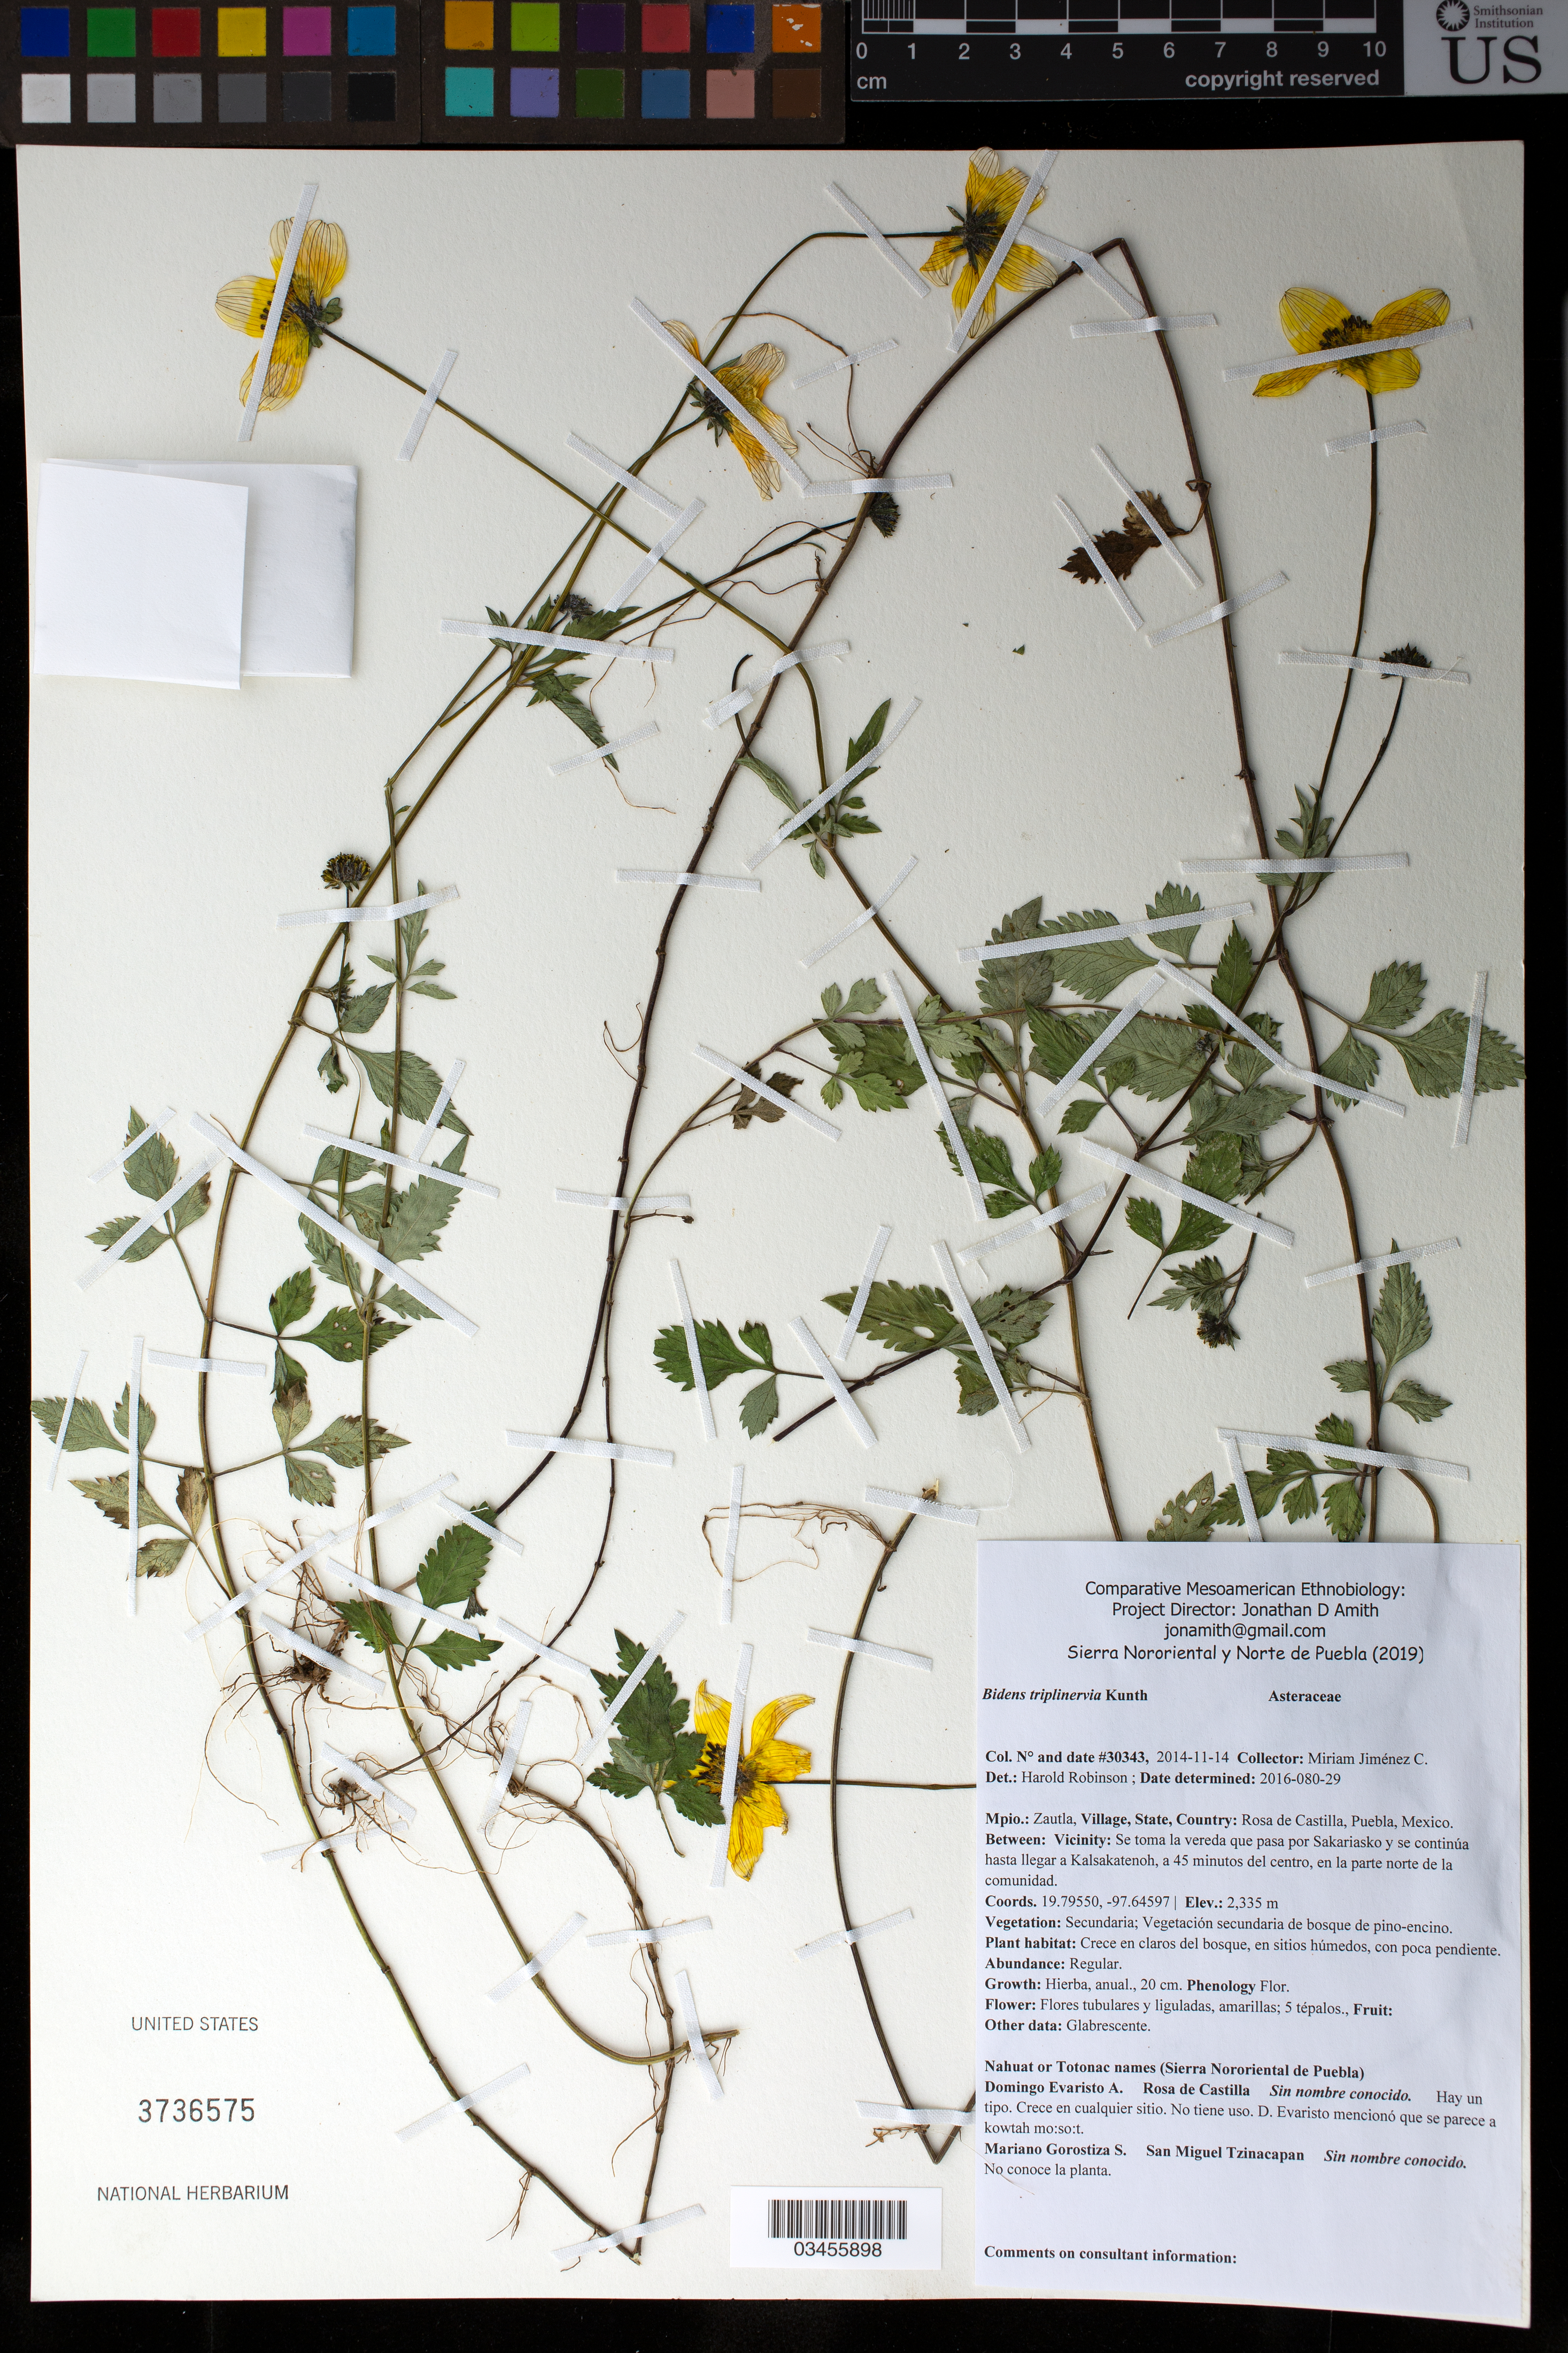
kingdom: Plantae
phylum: Tracheophyta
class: Magnoliopsida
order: Asterales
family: Asteraceae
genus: Bidens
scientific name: Bidens triplinervia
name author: Kunth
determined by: Robinson, Harold E., (US)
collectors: M. Jiménez Chimil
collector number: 30343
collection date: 2014-11-14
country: México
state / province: Puebla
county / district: Zautla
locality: PUEBLO: Rosa de Castilla; LOCALIDAD EXACTA: Se toma la vereda que pasa por Sakariasko y se continúa hasta llegar a Kalsakatenoh, a 45 minutos del centro, en la parte norte de la comunidad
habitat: Vegetación secundaria de bosque de pino-encino; en claros del bosque, en sitios húmedos, con poca pendiente.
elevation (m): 2335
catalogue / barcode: US 3736575